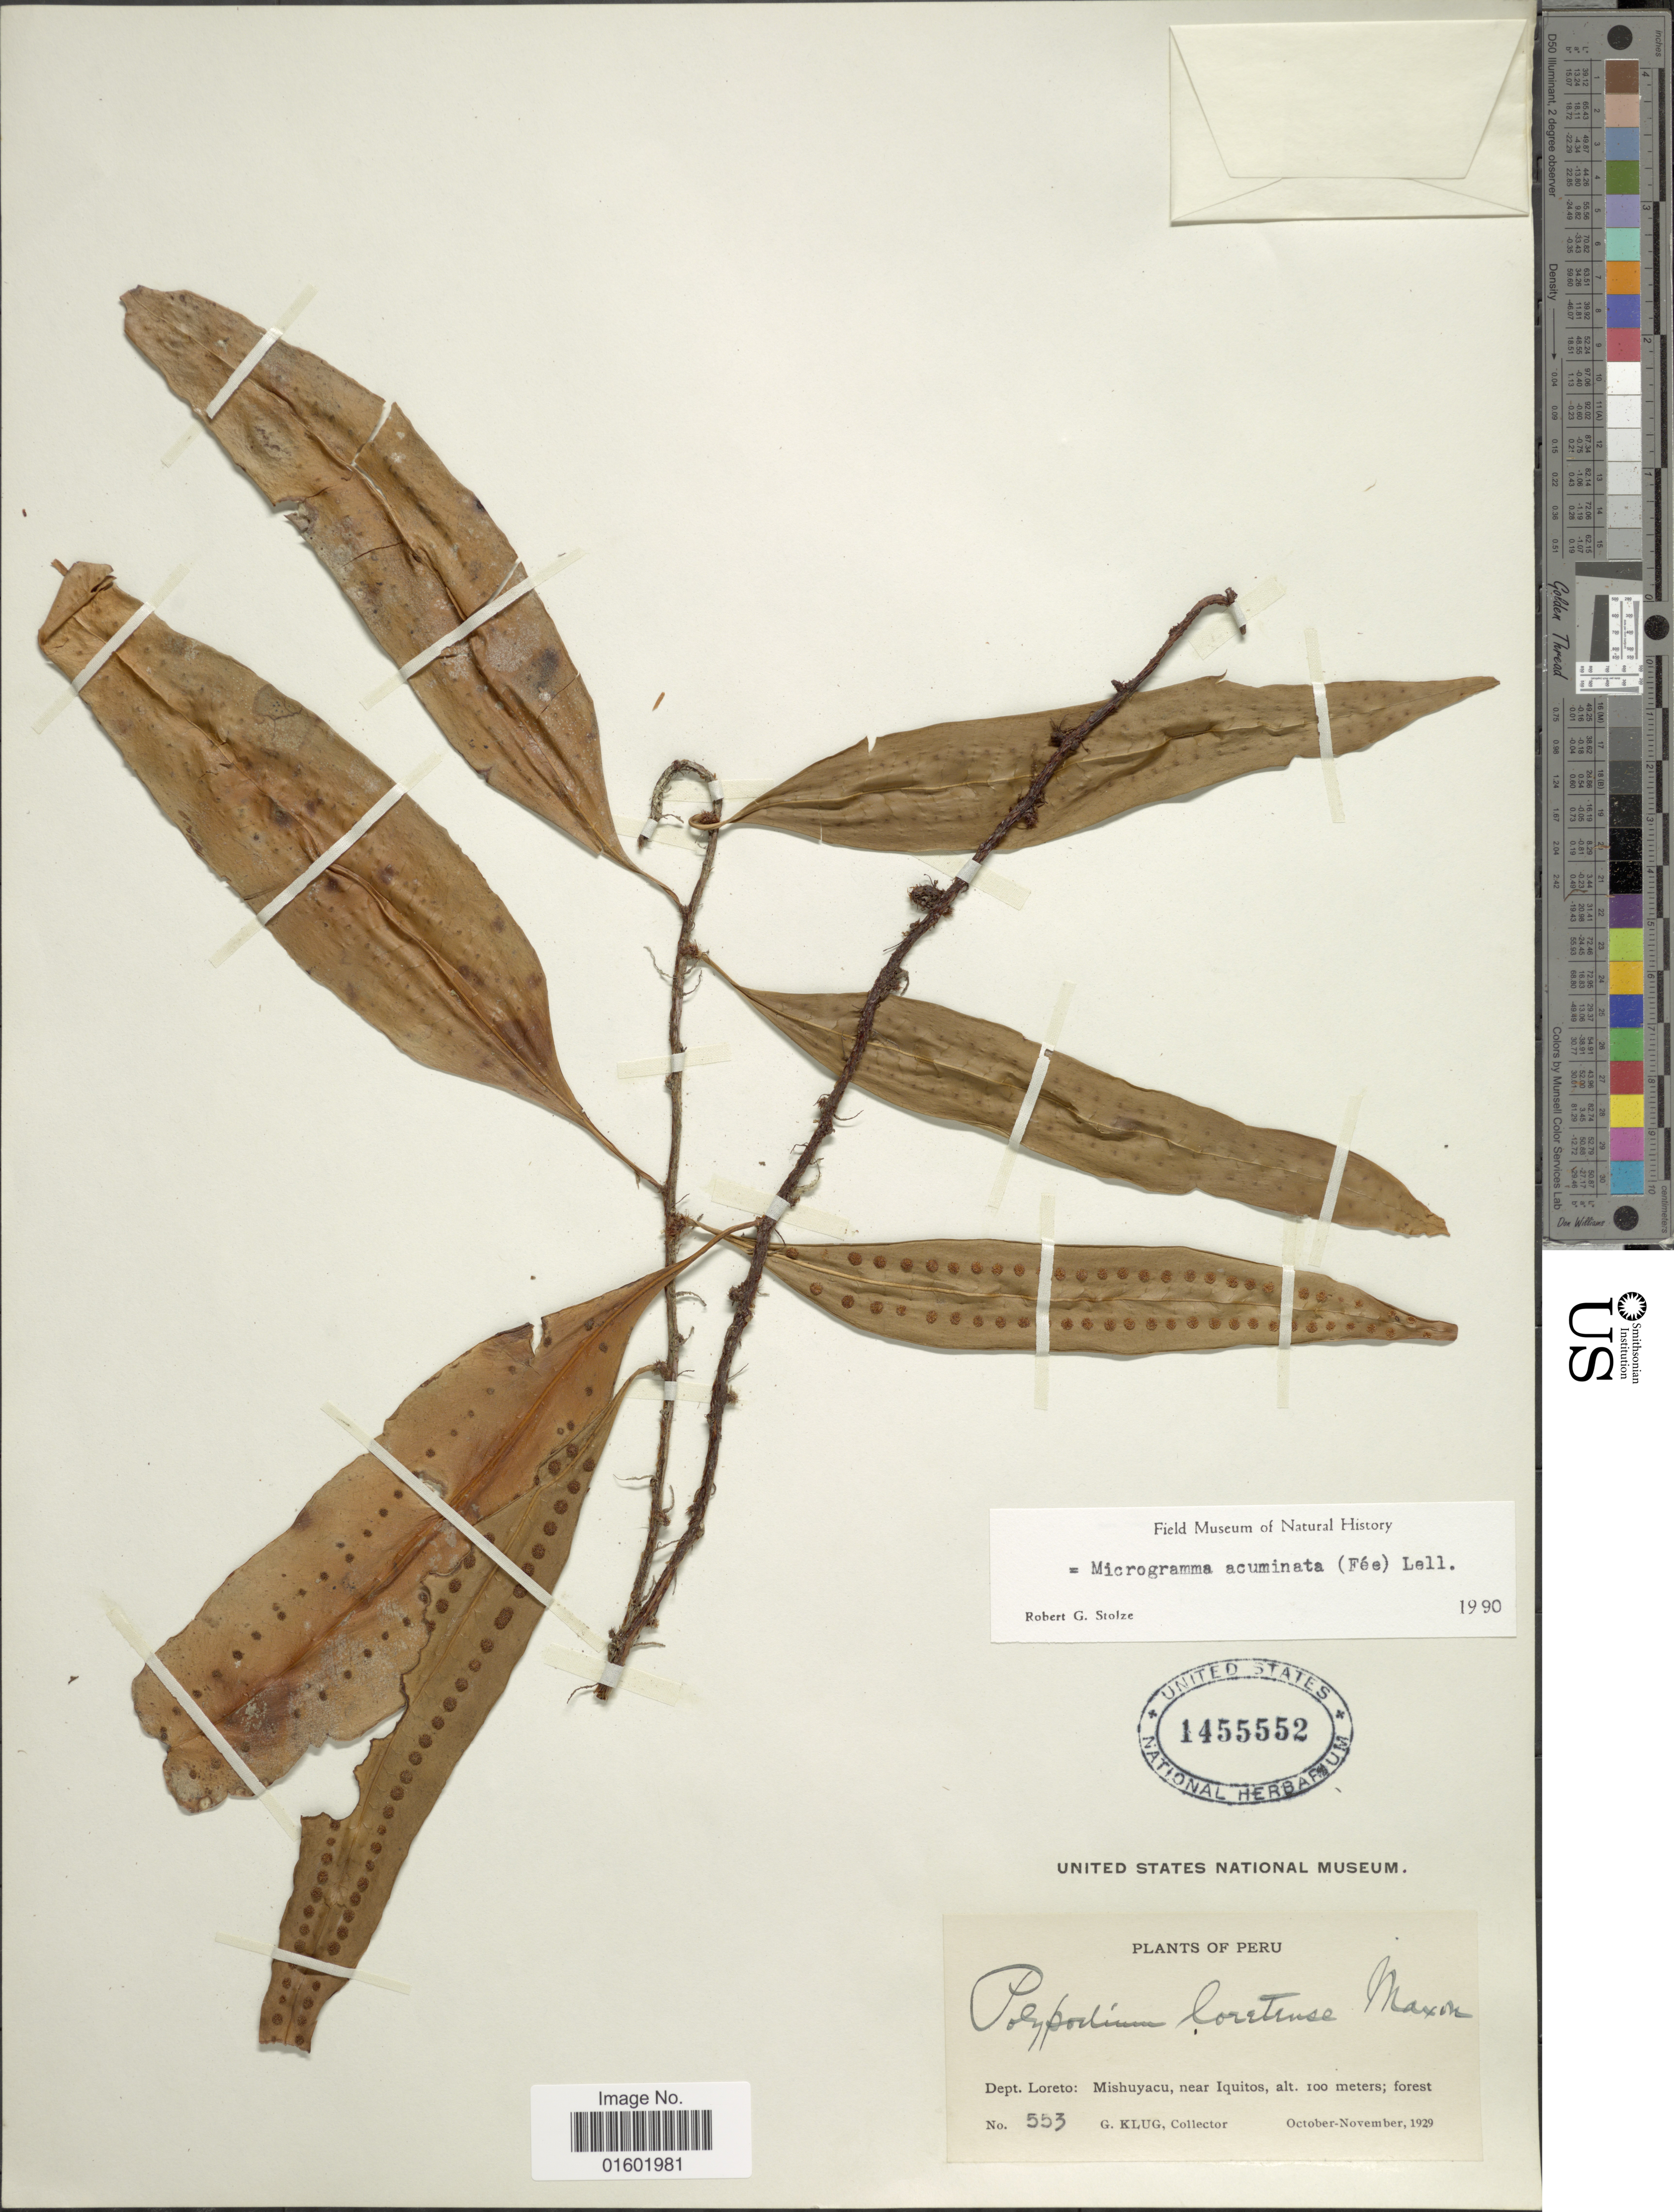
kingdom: Plantae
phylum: Tracheophyta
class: Polypodiopsida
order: Polypodiales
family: Polypodiaceae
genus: Microgramma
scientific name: Microgramma thurnii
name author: (Baker) R.M. Tryon & Stolze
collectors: G. Klug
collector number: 553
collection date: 1929-10/1929-11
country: Peru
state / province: Loreto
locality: Mishuyacu, near Iquitos, Dept. Loreto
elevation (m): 100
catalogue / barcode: US 1455552